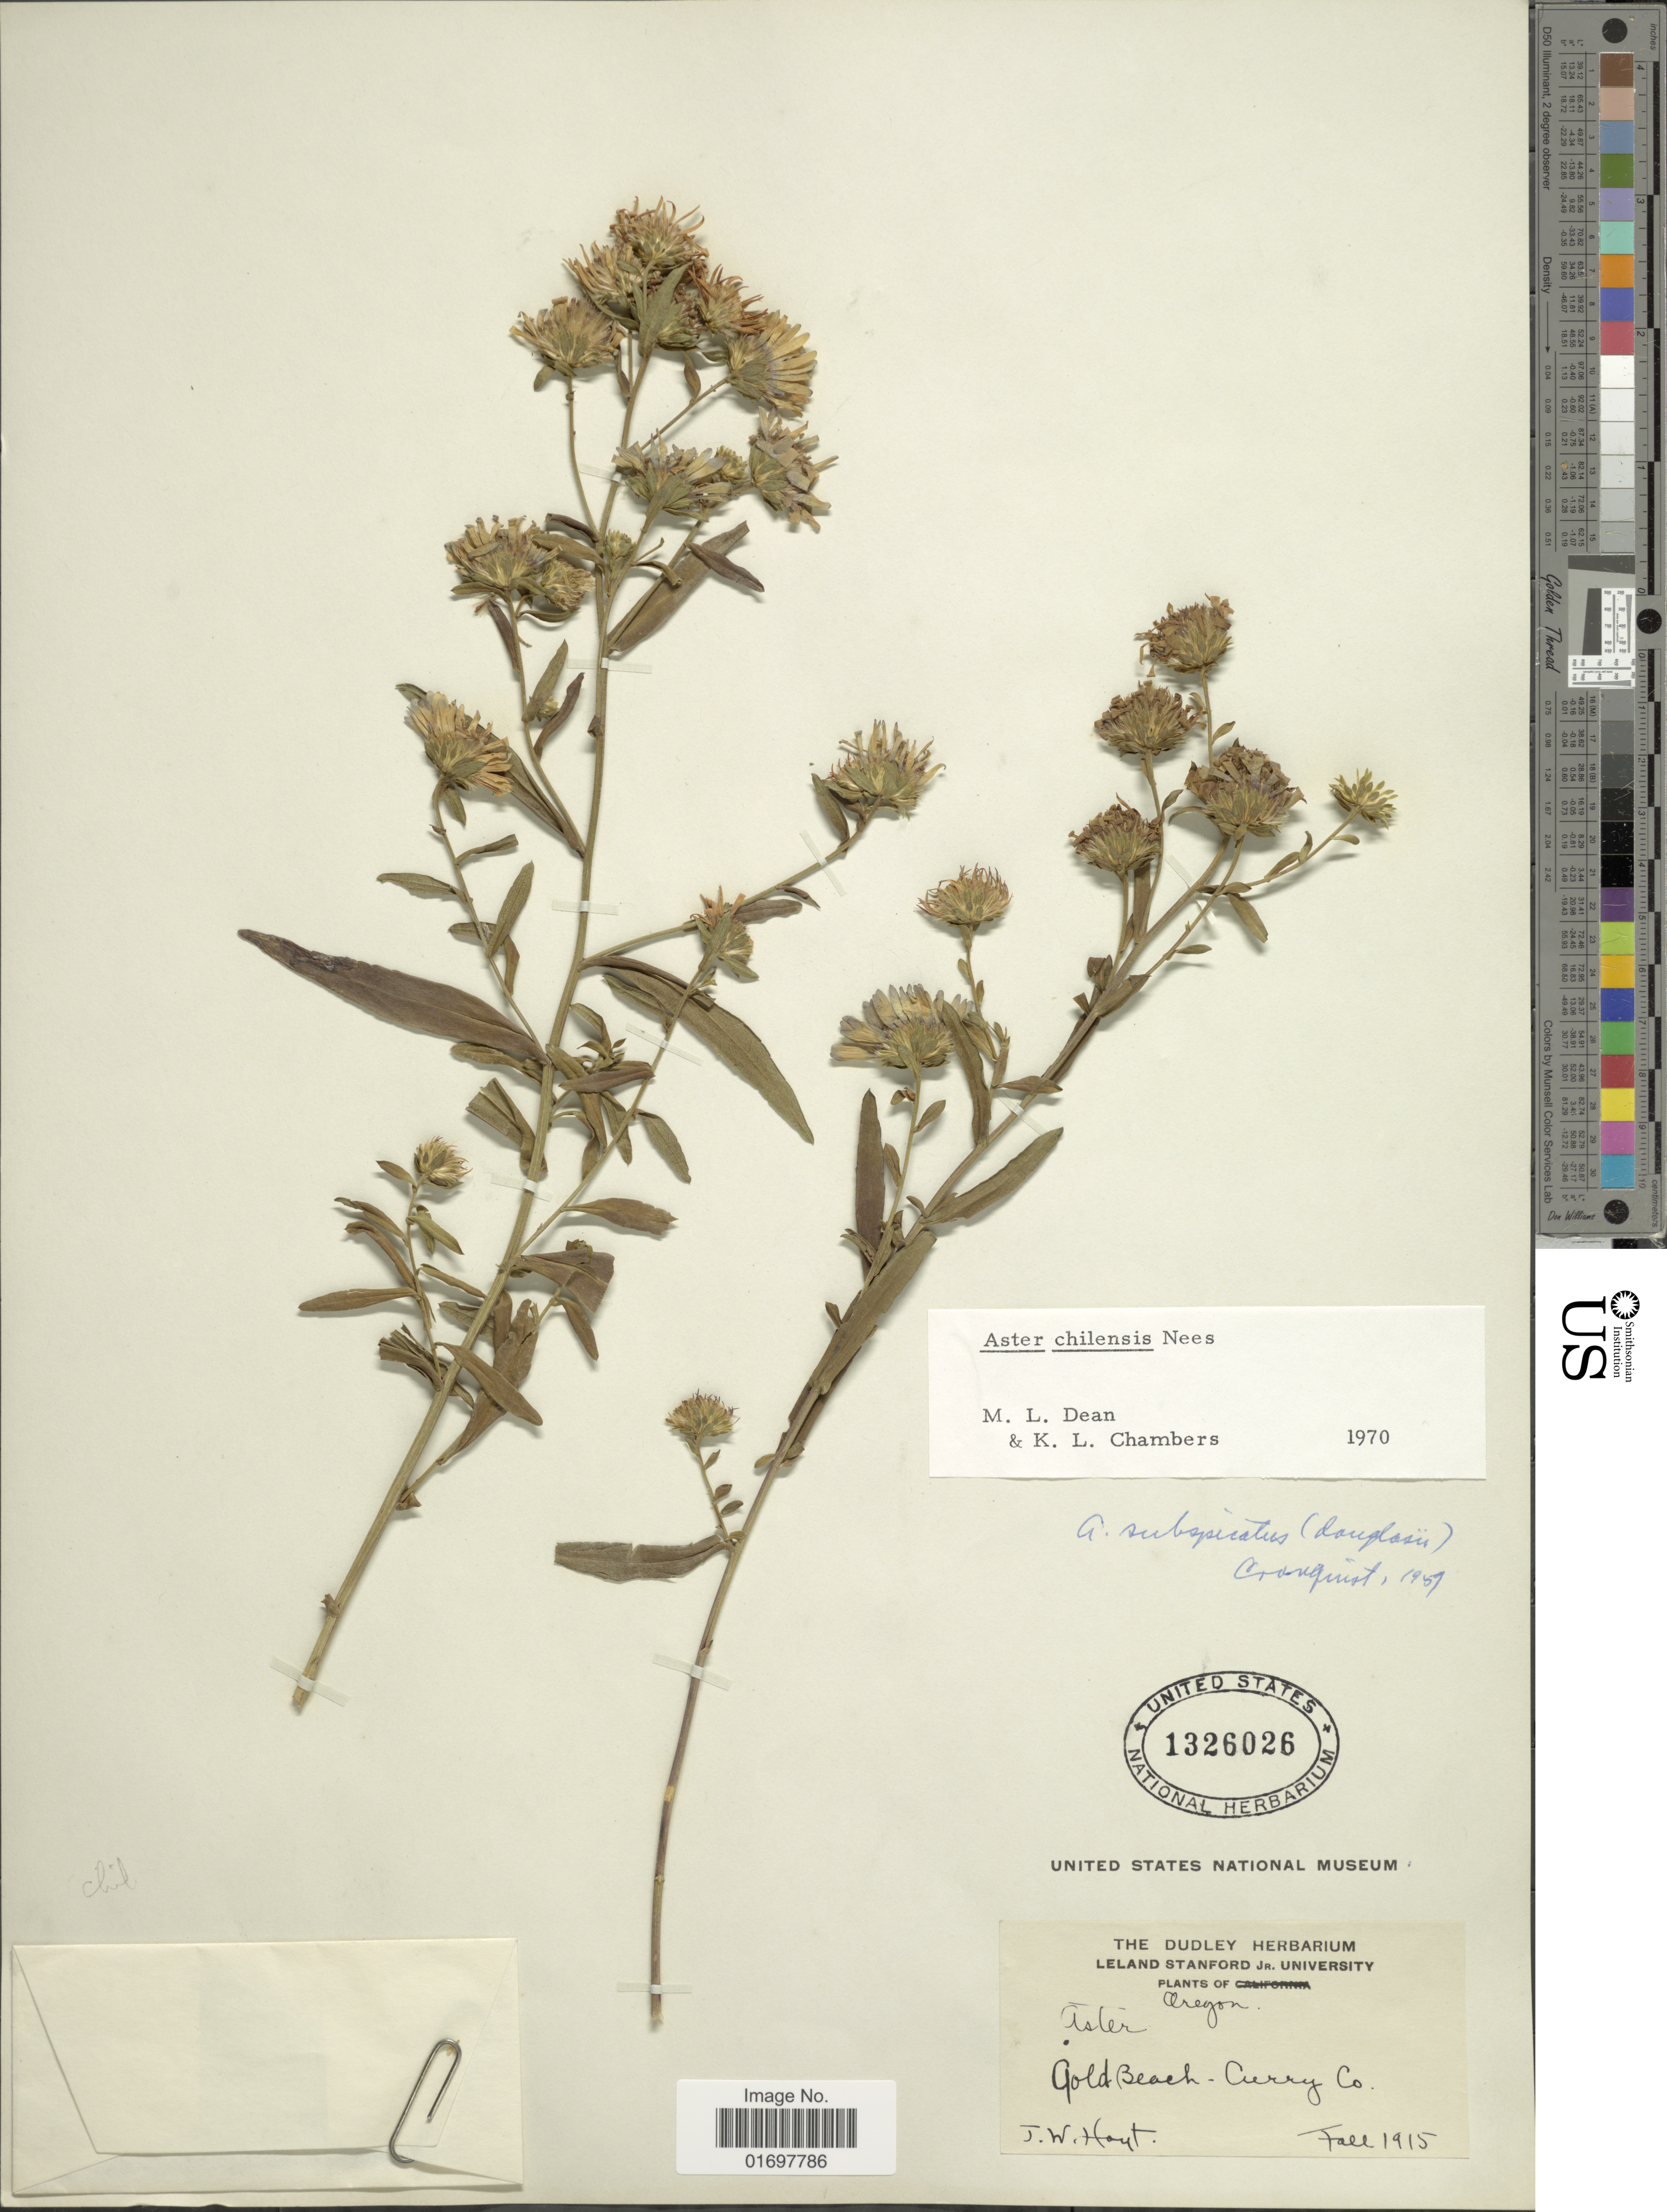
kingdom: Plantae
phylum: Tracheophyta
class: Magnoliopsida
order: Asterales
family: Asteraceae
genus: Symphyotrichum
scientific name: Symphyotrichum chilense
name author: (Nees) G.L. Nesom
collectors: J. Hout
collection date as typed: Fall 1915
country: United States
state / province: Oregon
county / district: Curry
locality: Gold Beach, Curry Co.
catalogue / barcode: US 1326026